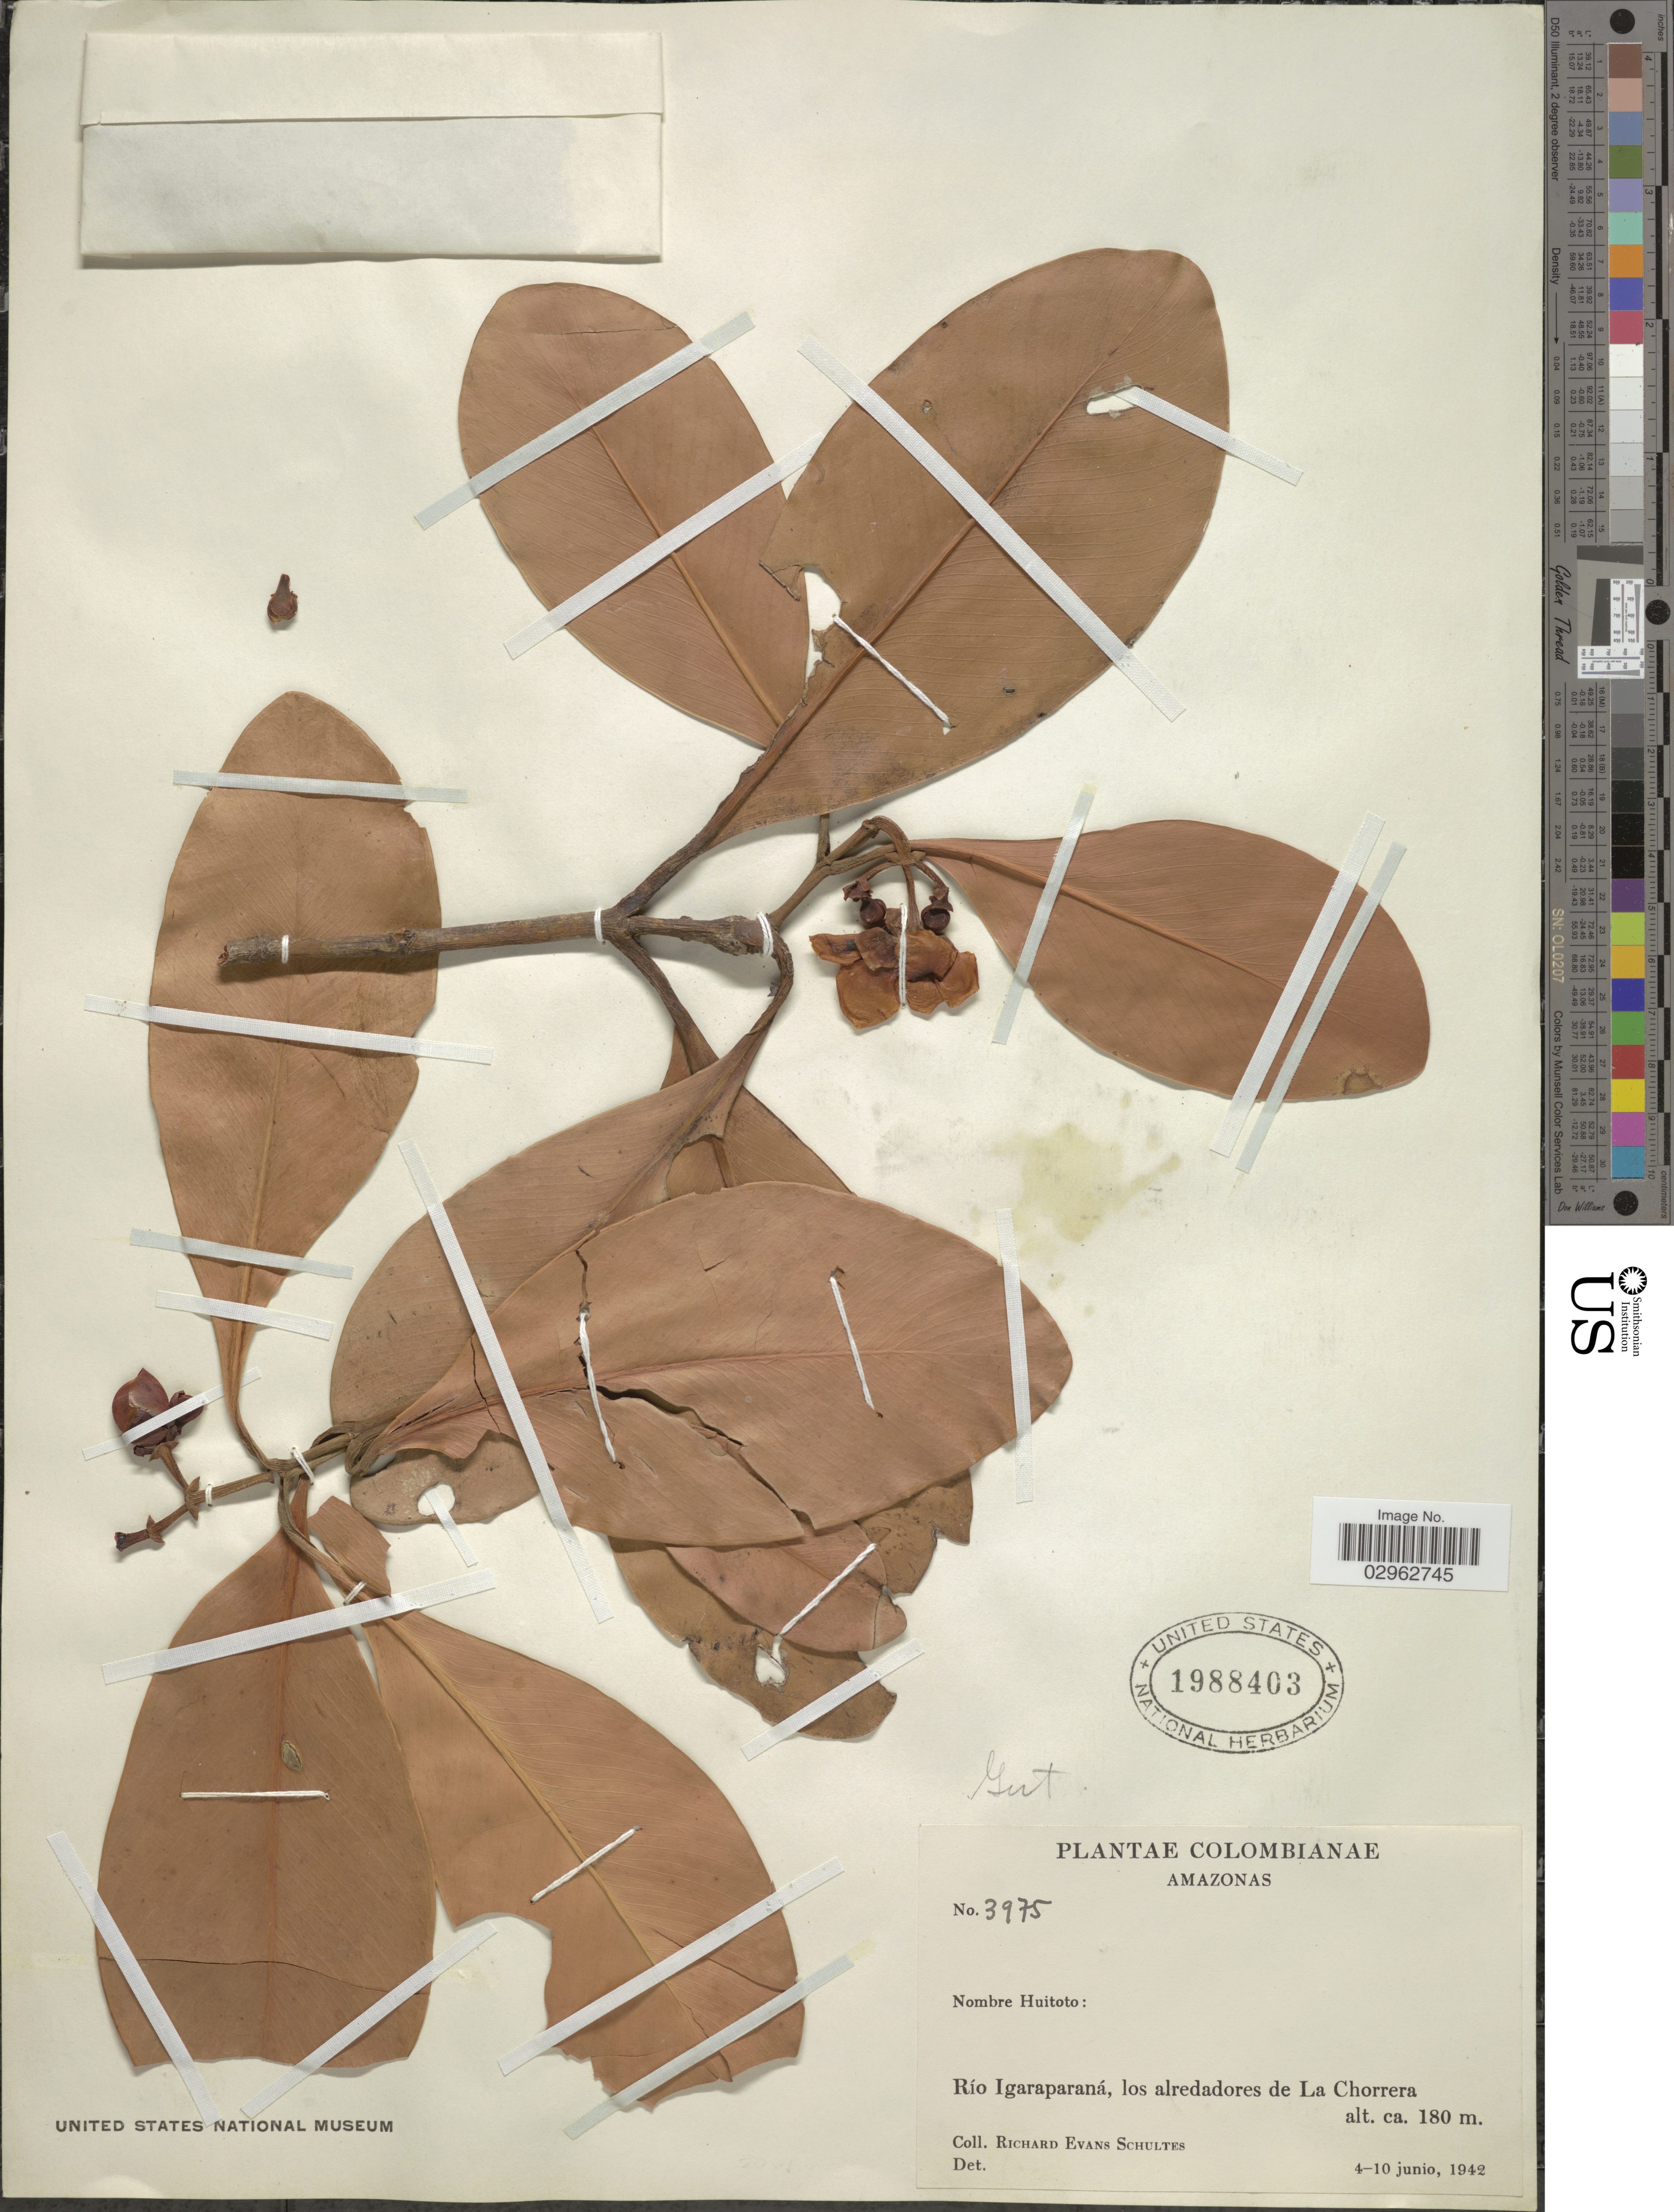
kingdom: Plantae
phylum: Tracheophyta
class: Magnoliopsida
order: Malpighiales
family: Clusiaceae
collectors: R. E. Schultes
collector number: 3975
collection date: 1942-06-04/1942-06-10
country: Colombia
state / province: Amazônas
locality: Río Igaraparaná, los alrededores de La Chorrera.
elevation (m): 180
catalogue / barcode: US 1988403